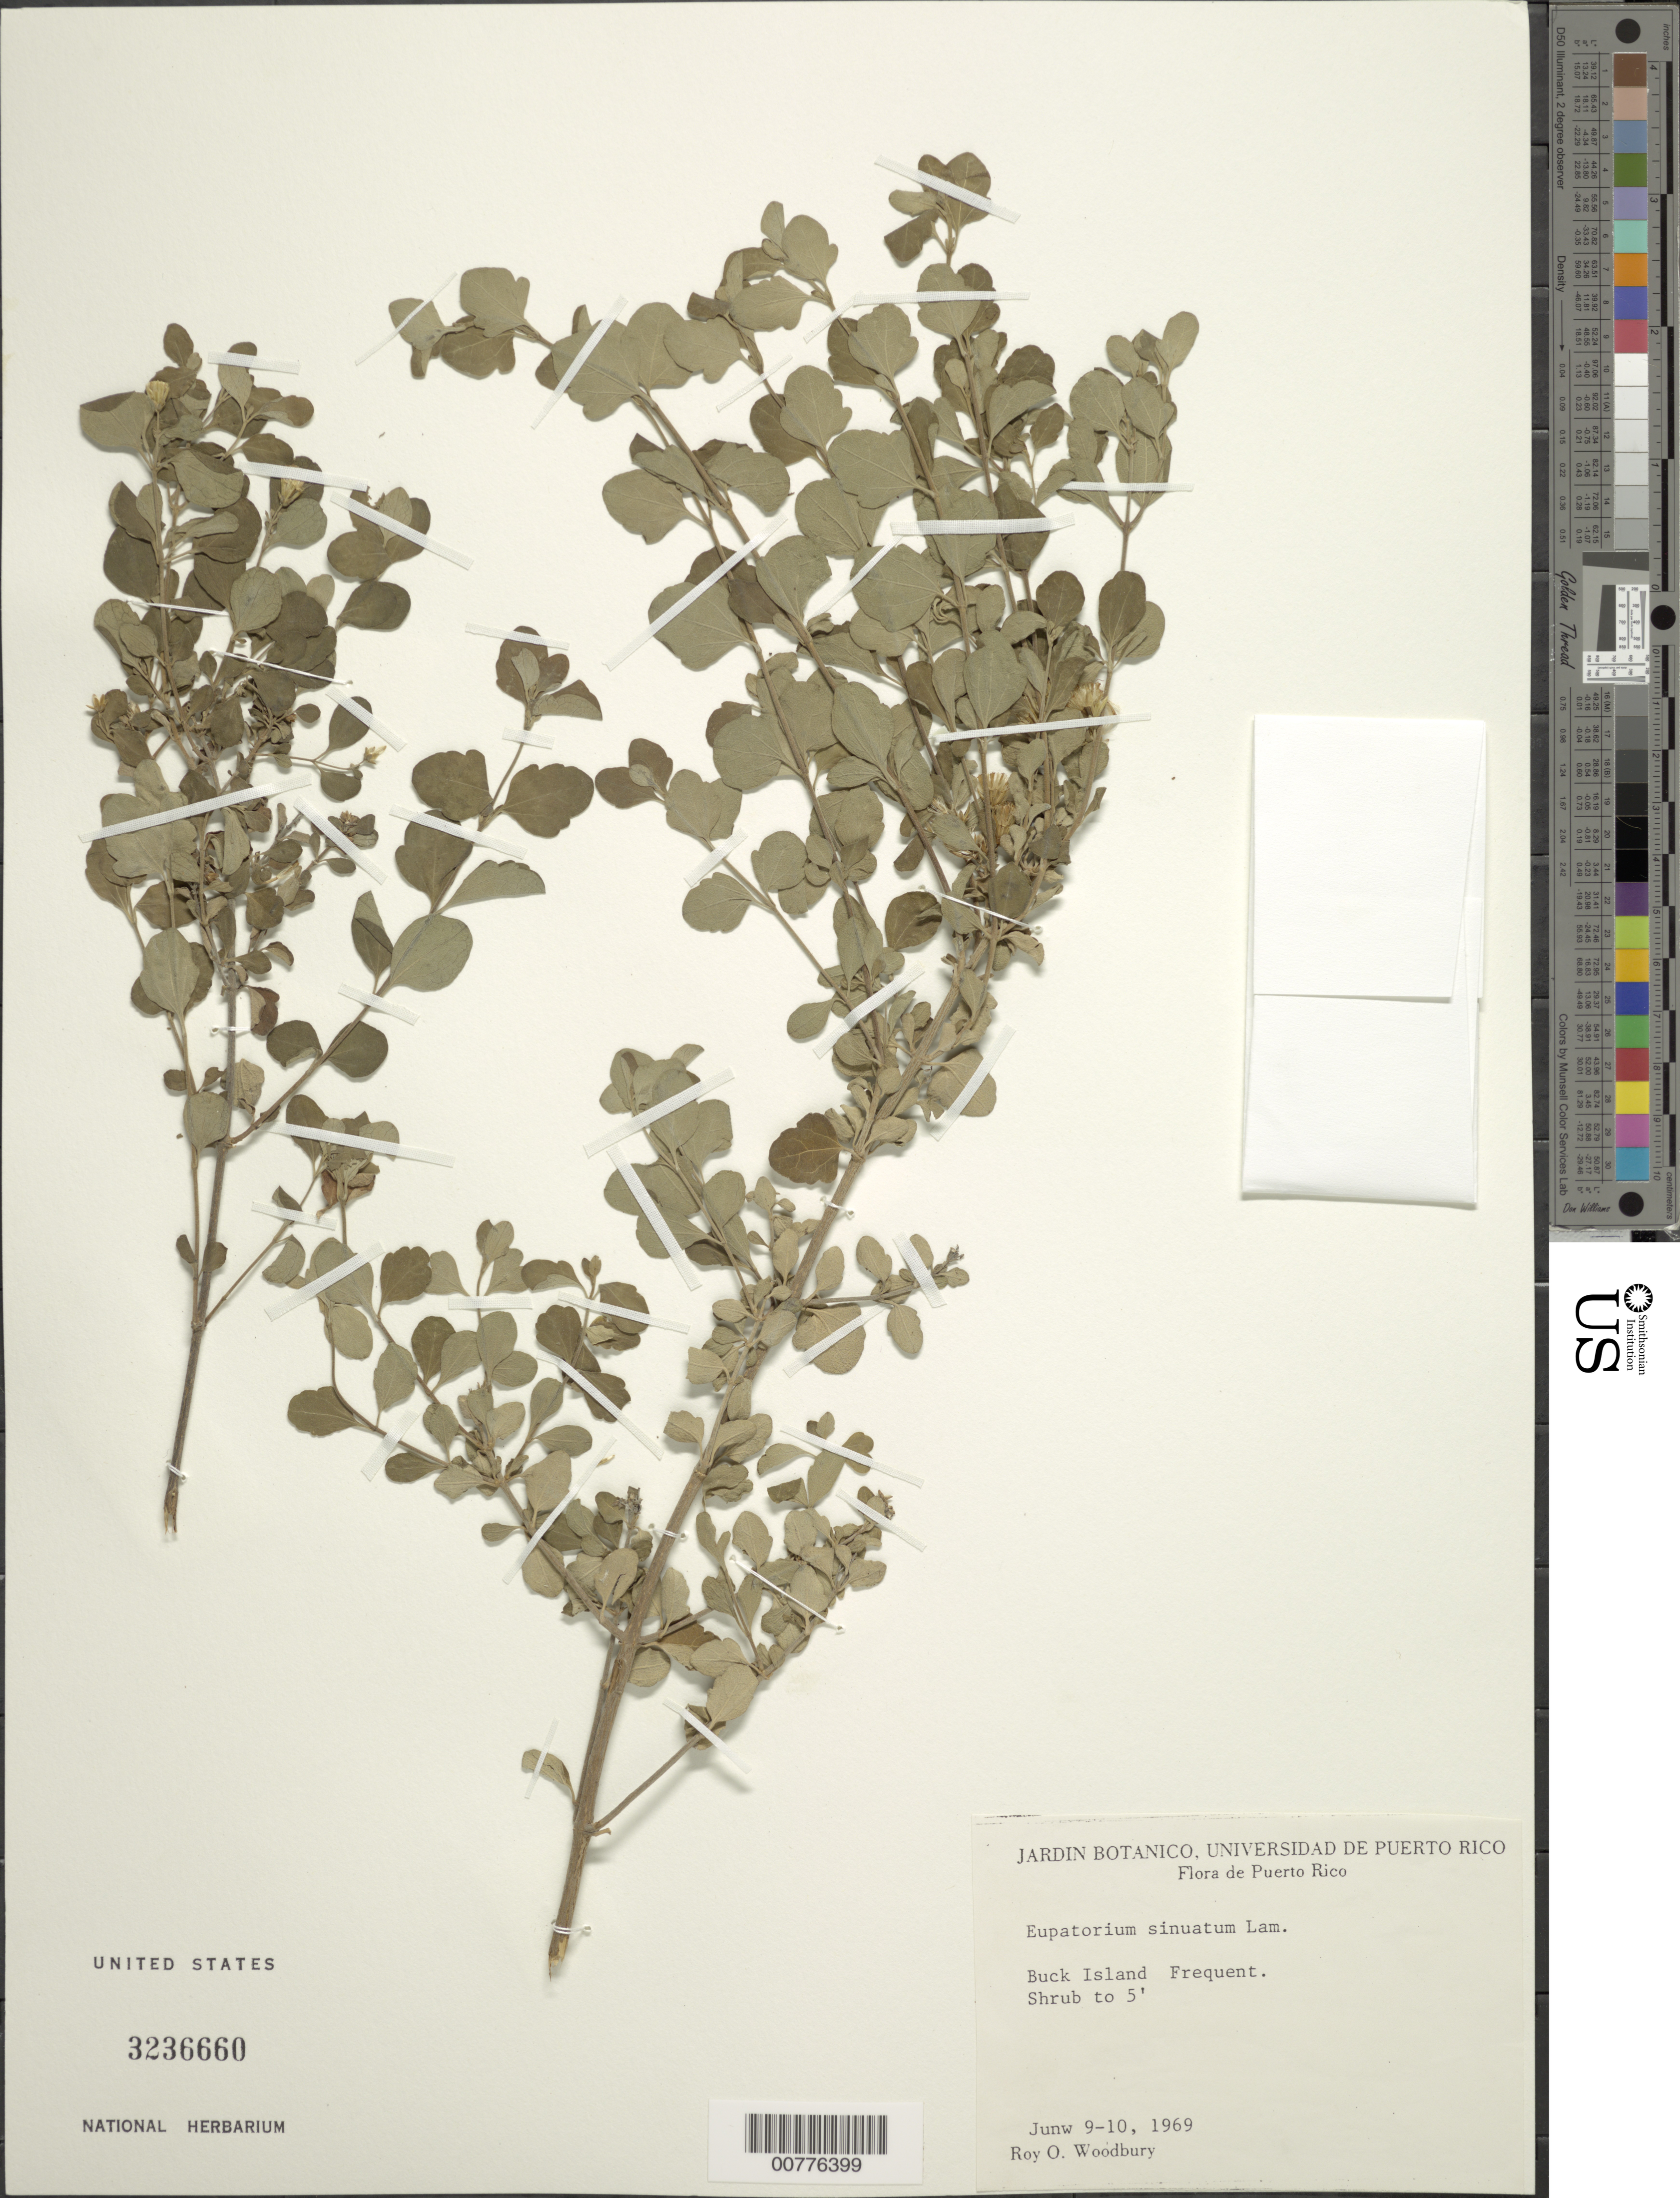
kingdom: Plantae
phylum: Tracheophyta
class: Magnoliopsida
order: Asterales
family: Asteraceae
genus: Chromolaena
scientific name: Chromolaena sinuata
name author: (Lam.) R.M. King & H. Rob.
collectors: R. O. Woodbury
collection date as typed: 09 Jun 1969 to 10 Jun 1969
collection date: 1969-06-09/1969-06-10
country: U.S. Virgin Islands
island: St. Croix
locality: Buck Island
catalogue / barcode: US 3236660